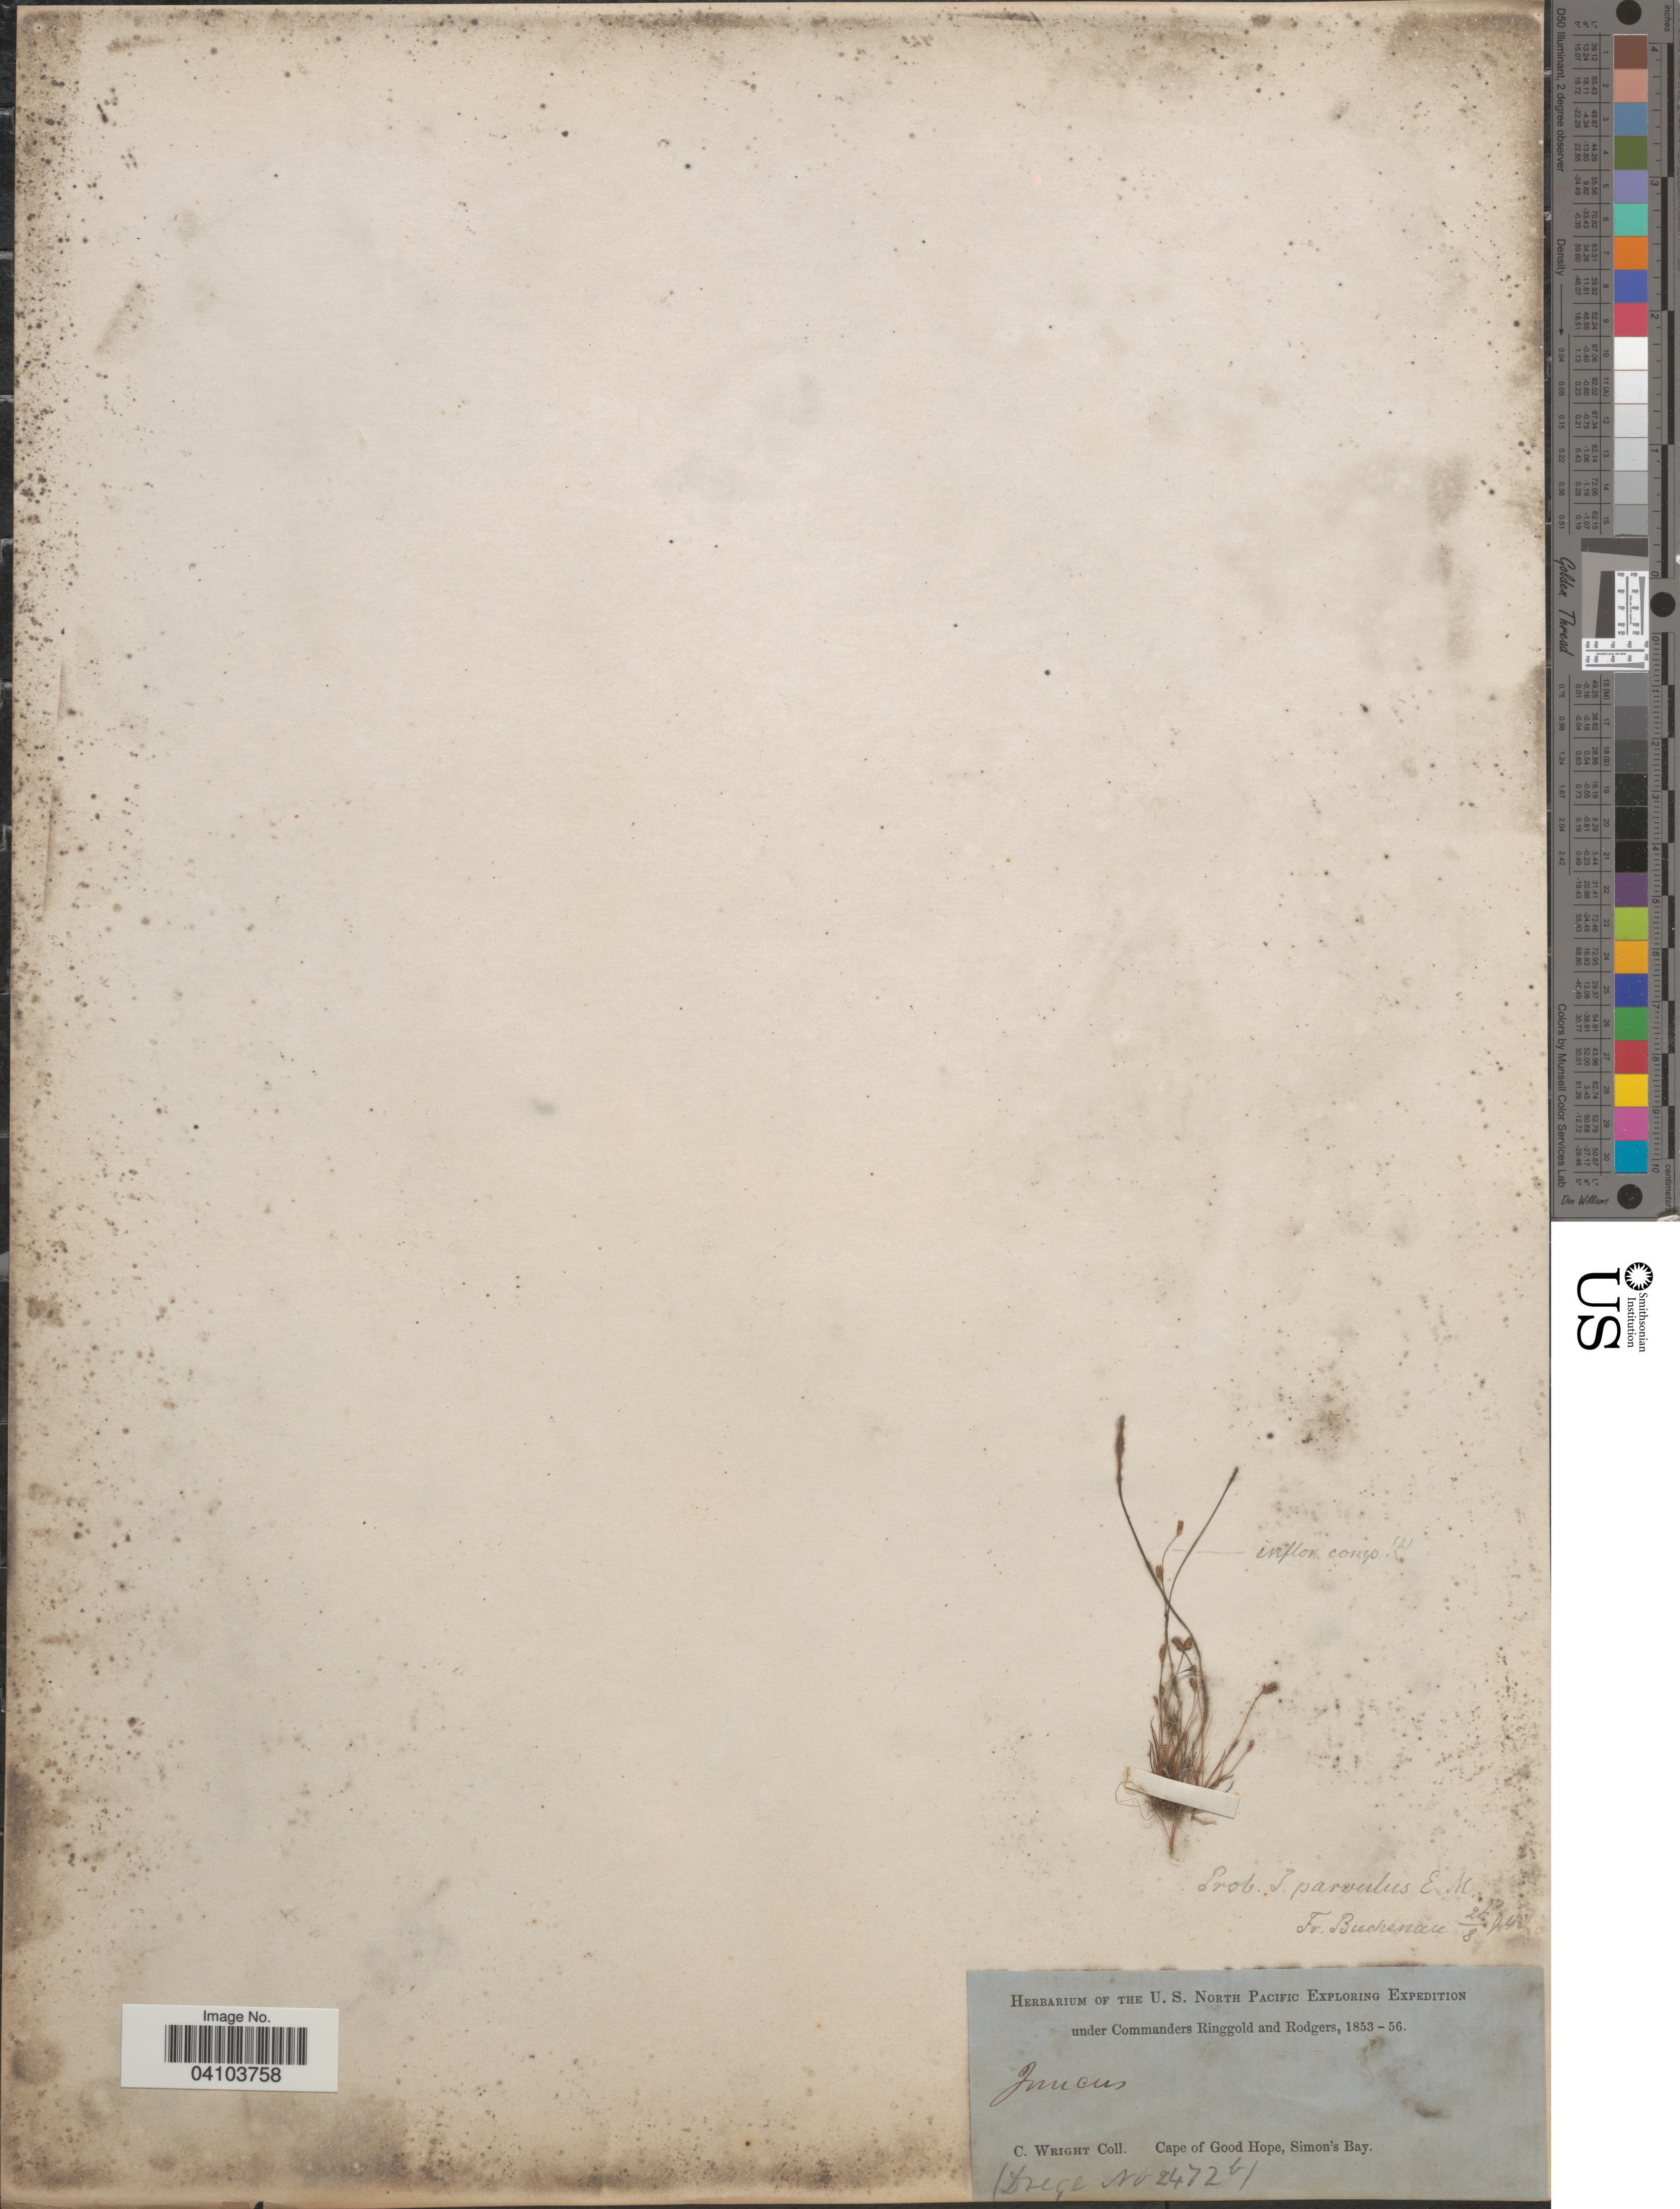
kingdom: Plantae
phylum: Tracheophyta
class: Liliopsida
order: Poales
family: Juncaceae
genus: Juncus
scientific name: Juncus parvulus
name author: E. Mey. & Buchenau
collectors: C. Wright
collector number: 2472b?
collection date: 1853/1856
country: South Africa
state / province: Western Cape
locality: North Pacific Exploring Expedition. Cape of Good Hope, Simon's Bay.